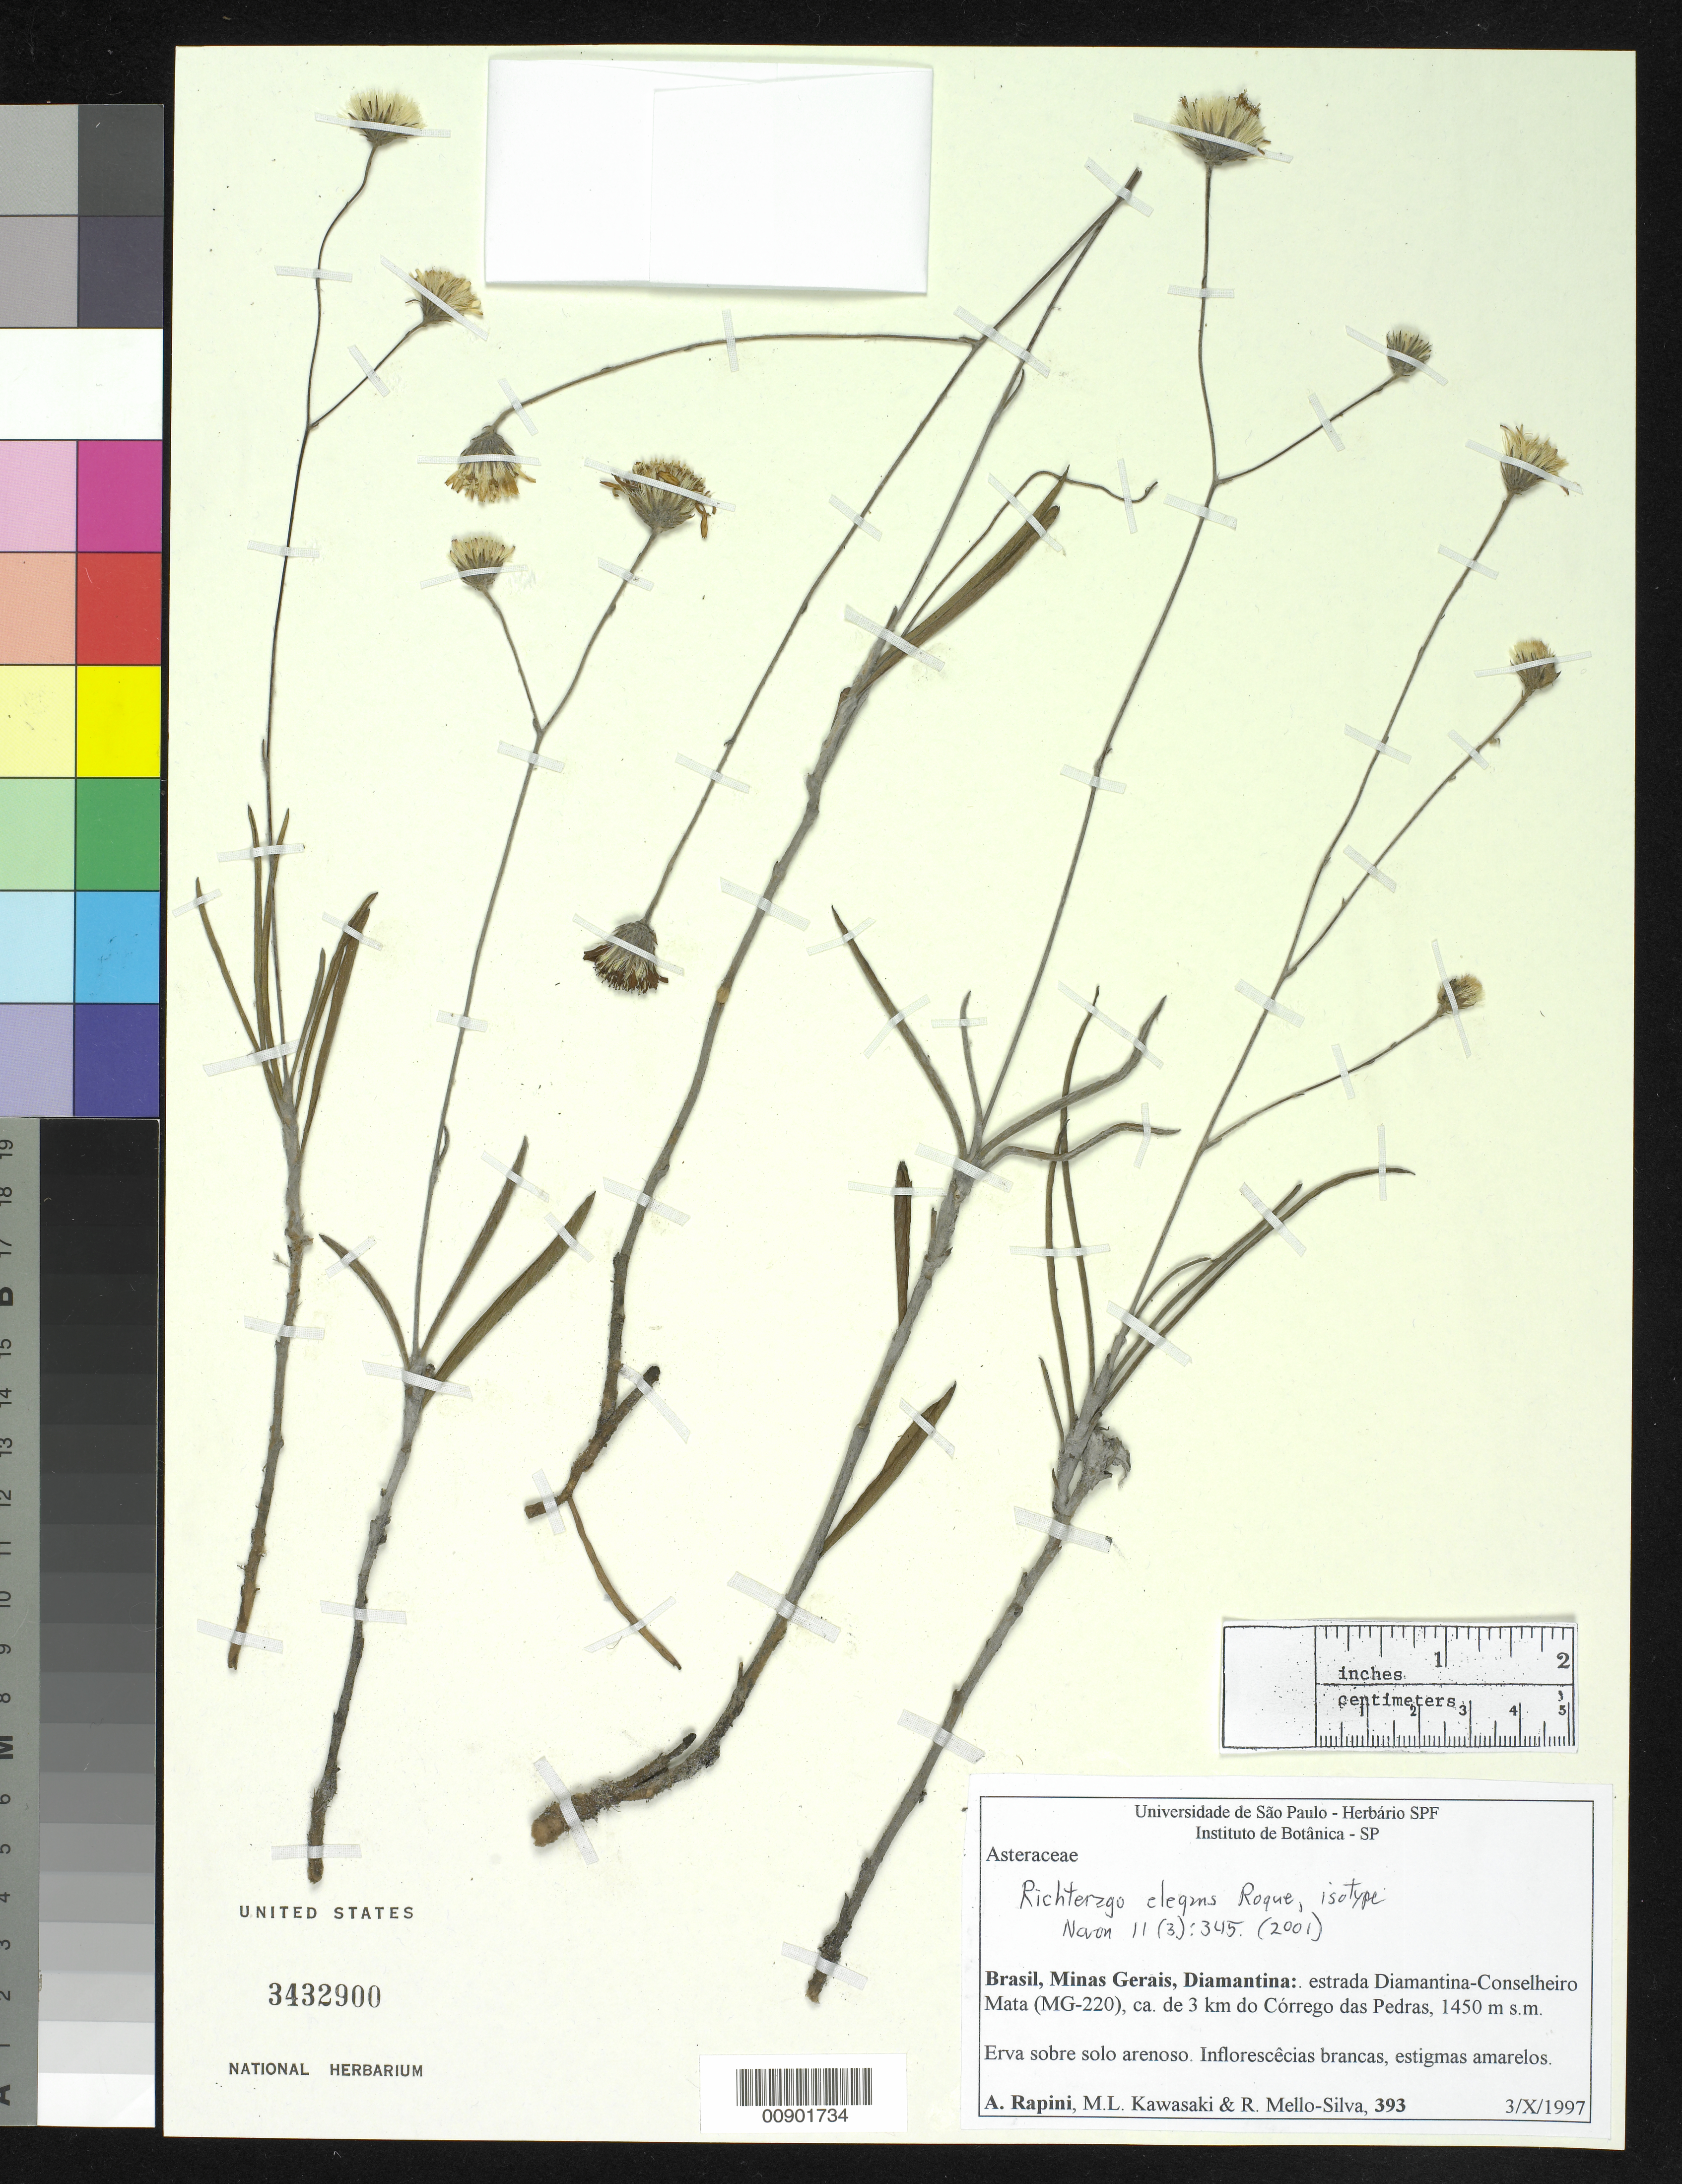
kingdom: Plantae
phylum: Tracheophyta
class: Magnoliopsida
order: Asterales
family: Asteraceae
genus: Richterago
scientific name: Richterago elegans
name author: Roque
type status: Isotype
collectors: A. Rapini, M. Kawasaki & R. Mello-Silva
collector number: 393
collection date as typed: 03 Oct 1997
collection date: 1997-10-03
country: Brazil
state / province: Minas Gerais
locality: Minas Gerais, Diamantina: estrada Diamantina-Conselheiro Mata (MG-22), ca. de 3 km do Córrego das Pedras.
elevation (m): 1450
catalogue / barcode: US 3432900